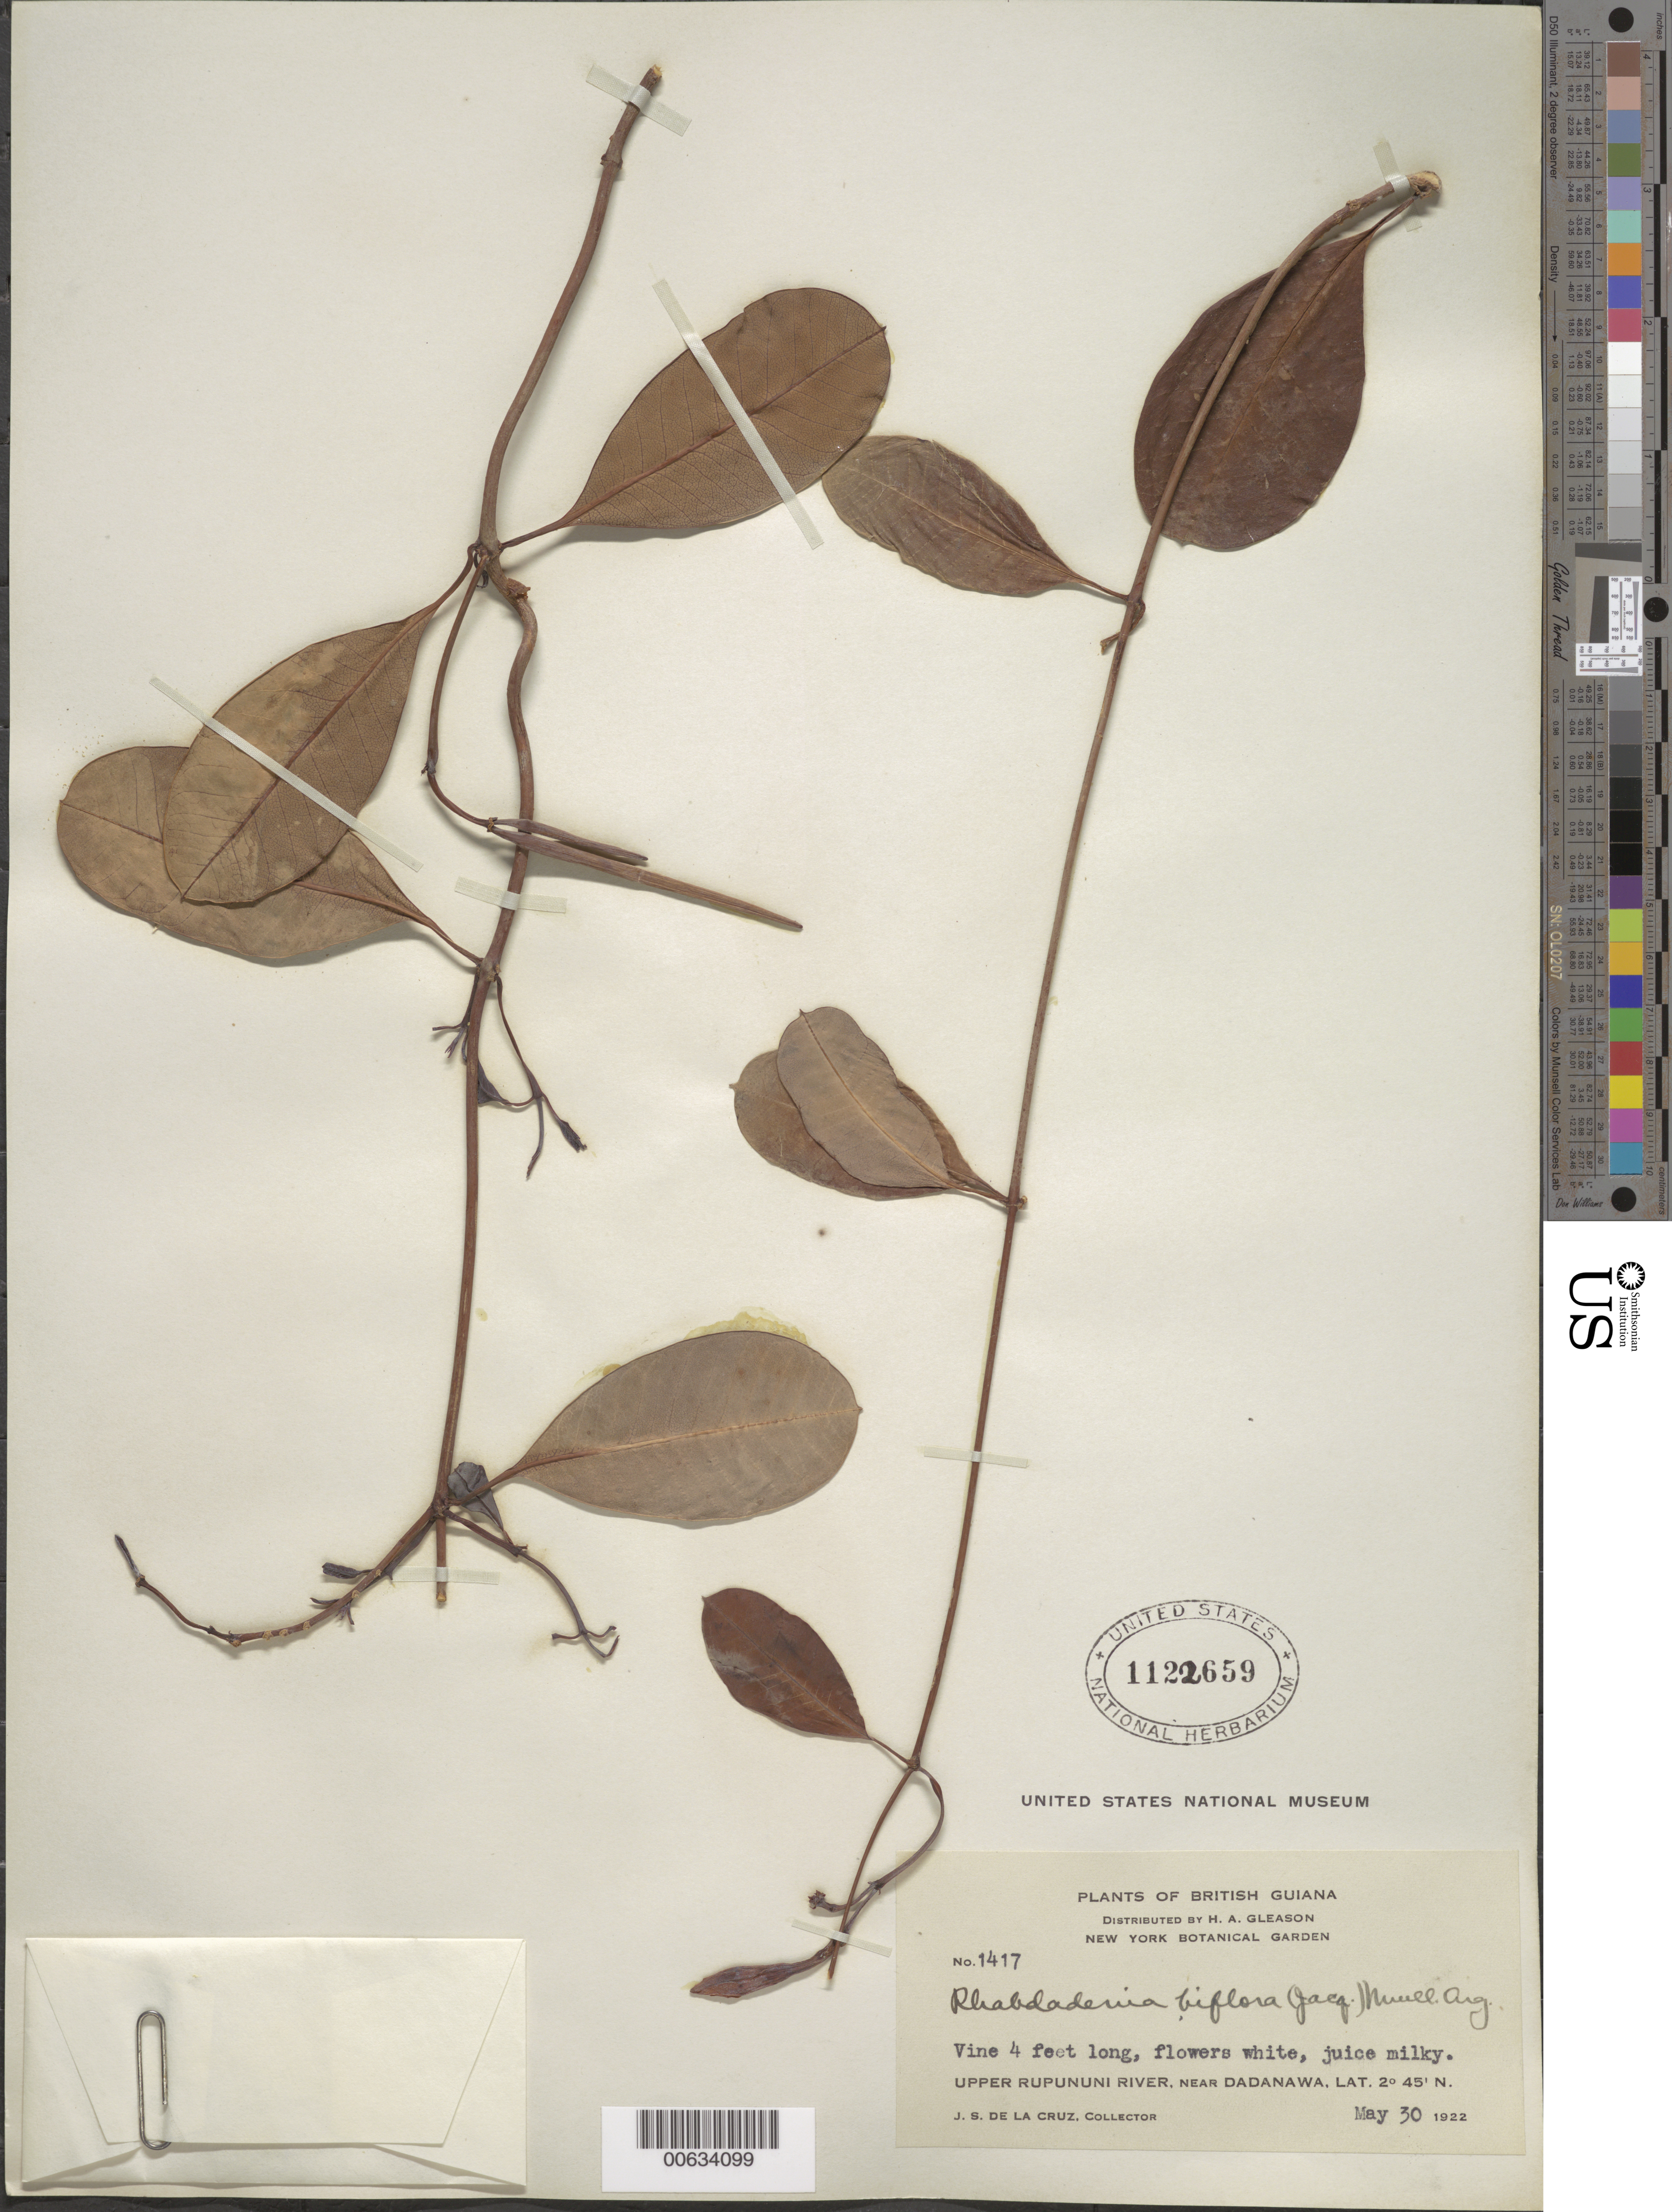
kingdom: Plantae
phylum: Tracheophyta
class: Magnoliopsida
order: Gentianales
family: Apocynaceae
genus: Rhabdadenia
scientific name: Rhabdadenia biflora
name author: (Jacq.) Müll. Arg.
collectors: J. S. de la Cruz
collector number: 1417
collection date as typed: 30-May-22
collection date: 1922-05-30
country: Guyana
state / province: U. Takutu-U. Essequibo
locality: Dadanawa, vic., upper Rupununi R.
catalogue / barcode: US 1122659